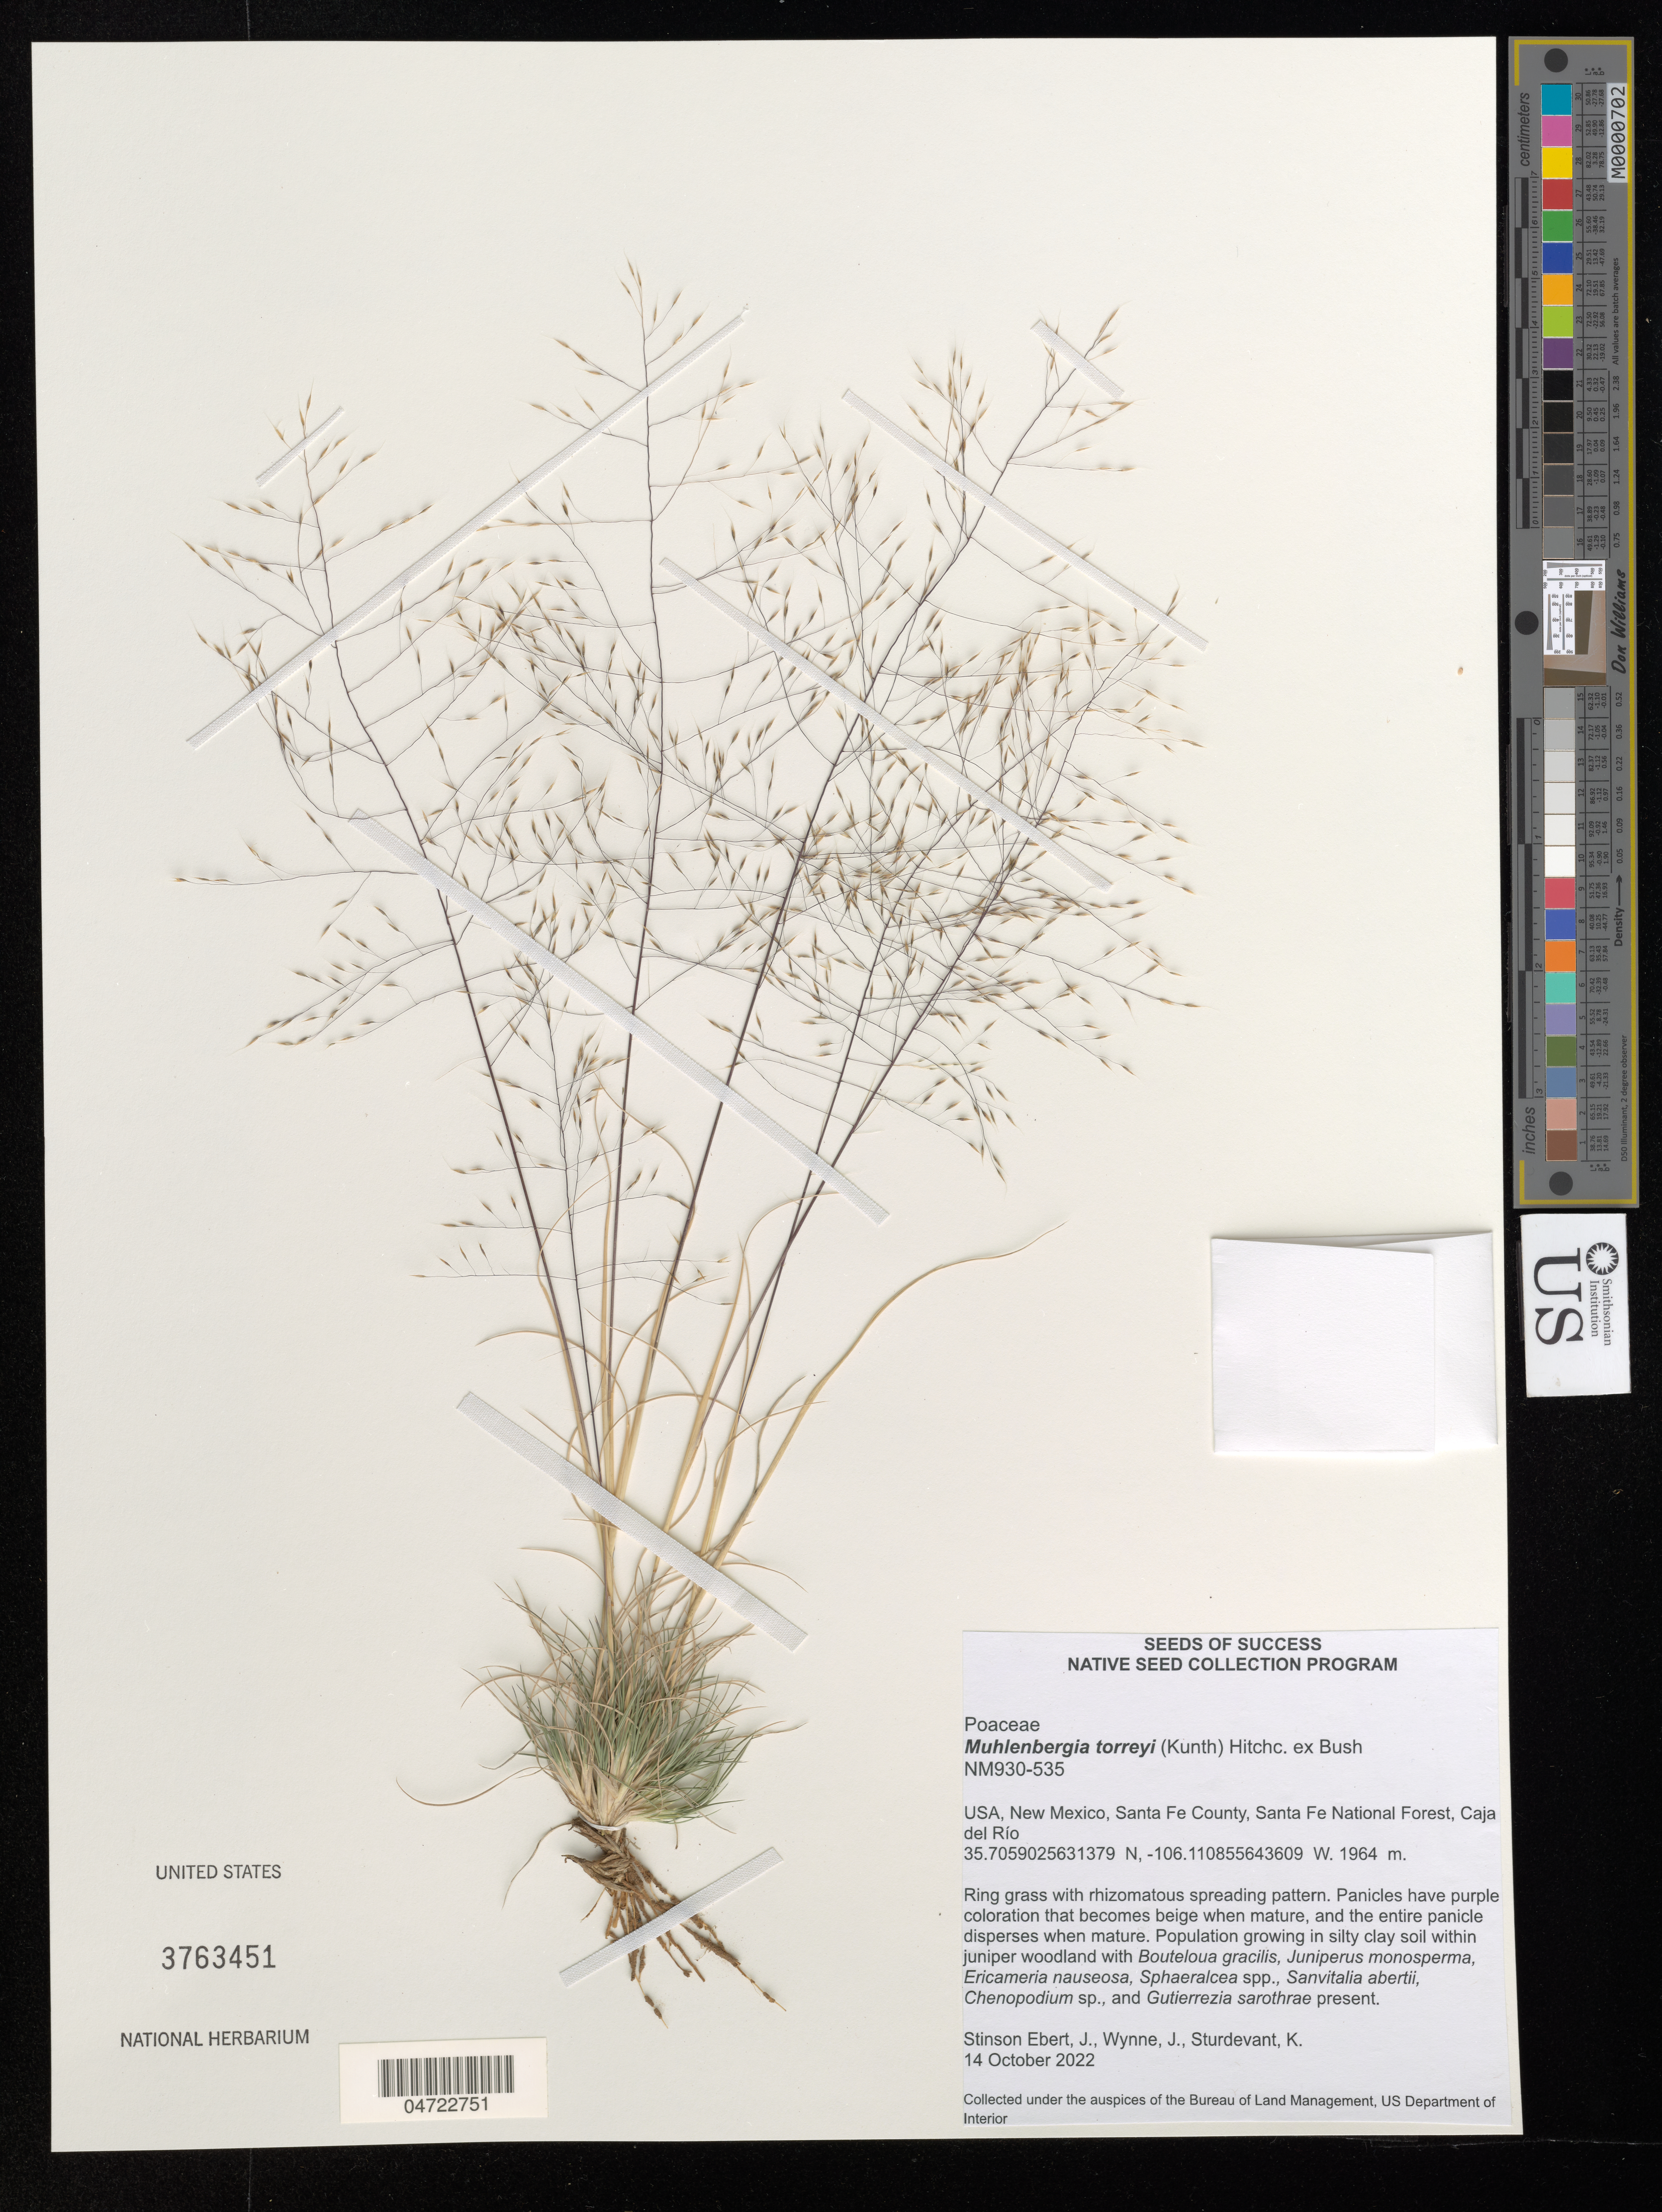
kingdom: Plantae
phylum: Tracheophyta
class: Liliopsida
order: Poales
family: Poaceae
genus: Muhlenbergia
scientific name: Muhlenbergia torreyi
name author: (Kunth) Hitchc. ex Bush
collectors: J. Stinson Ebert, J. Wynne & K. Sturdevant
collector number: NM930-535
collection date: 2022-10-14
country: United States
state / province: New Mexico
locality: Santa Fe County, Santa Fe National Forest, Caja del Río.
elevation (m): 1964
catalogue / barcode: US 3763451